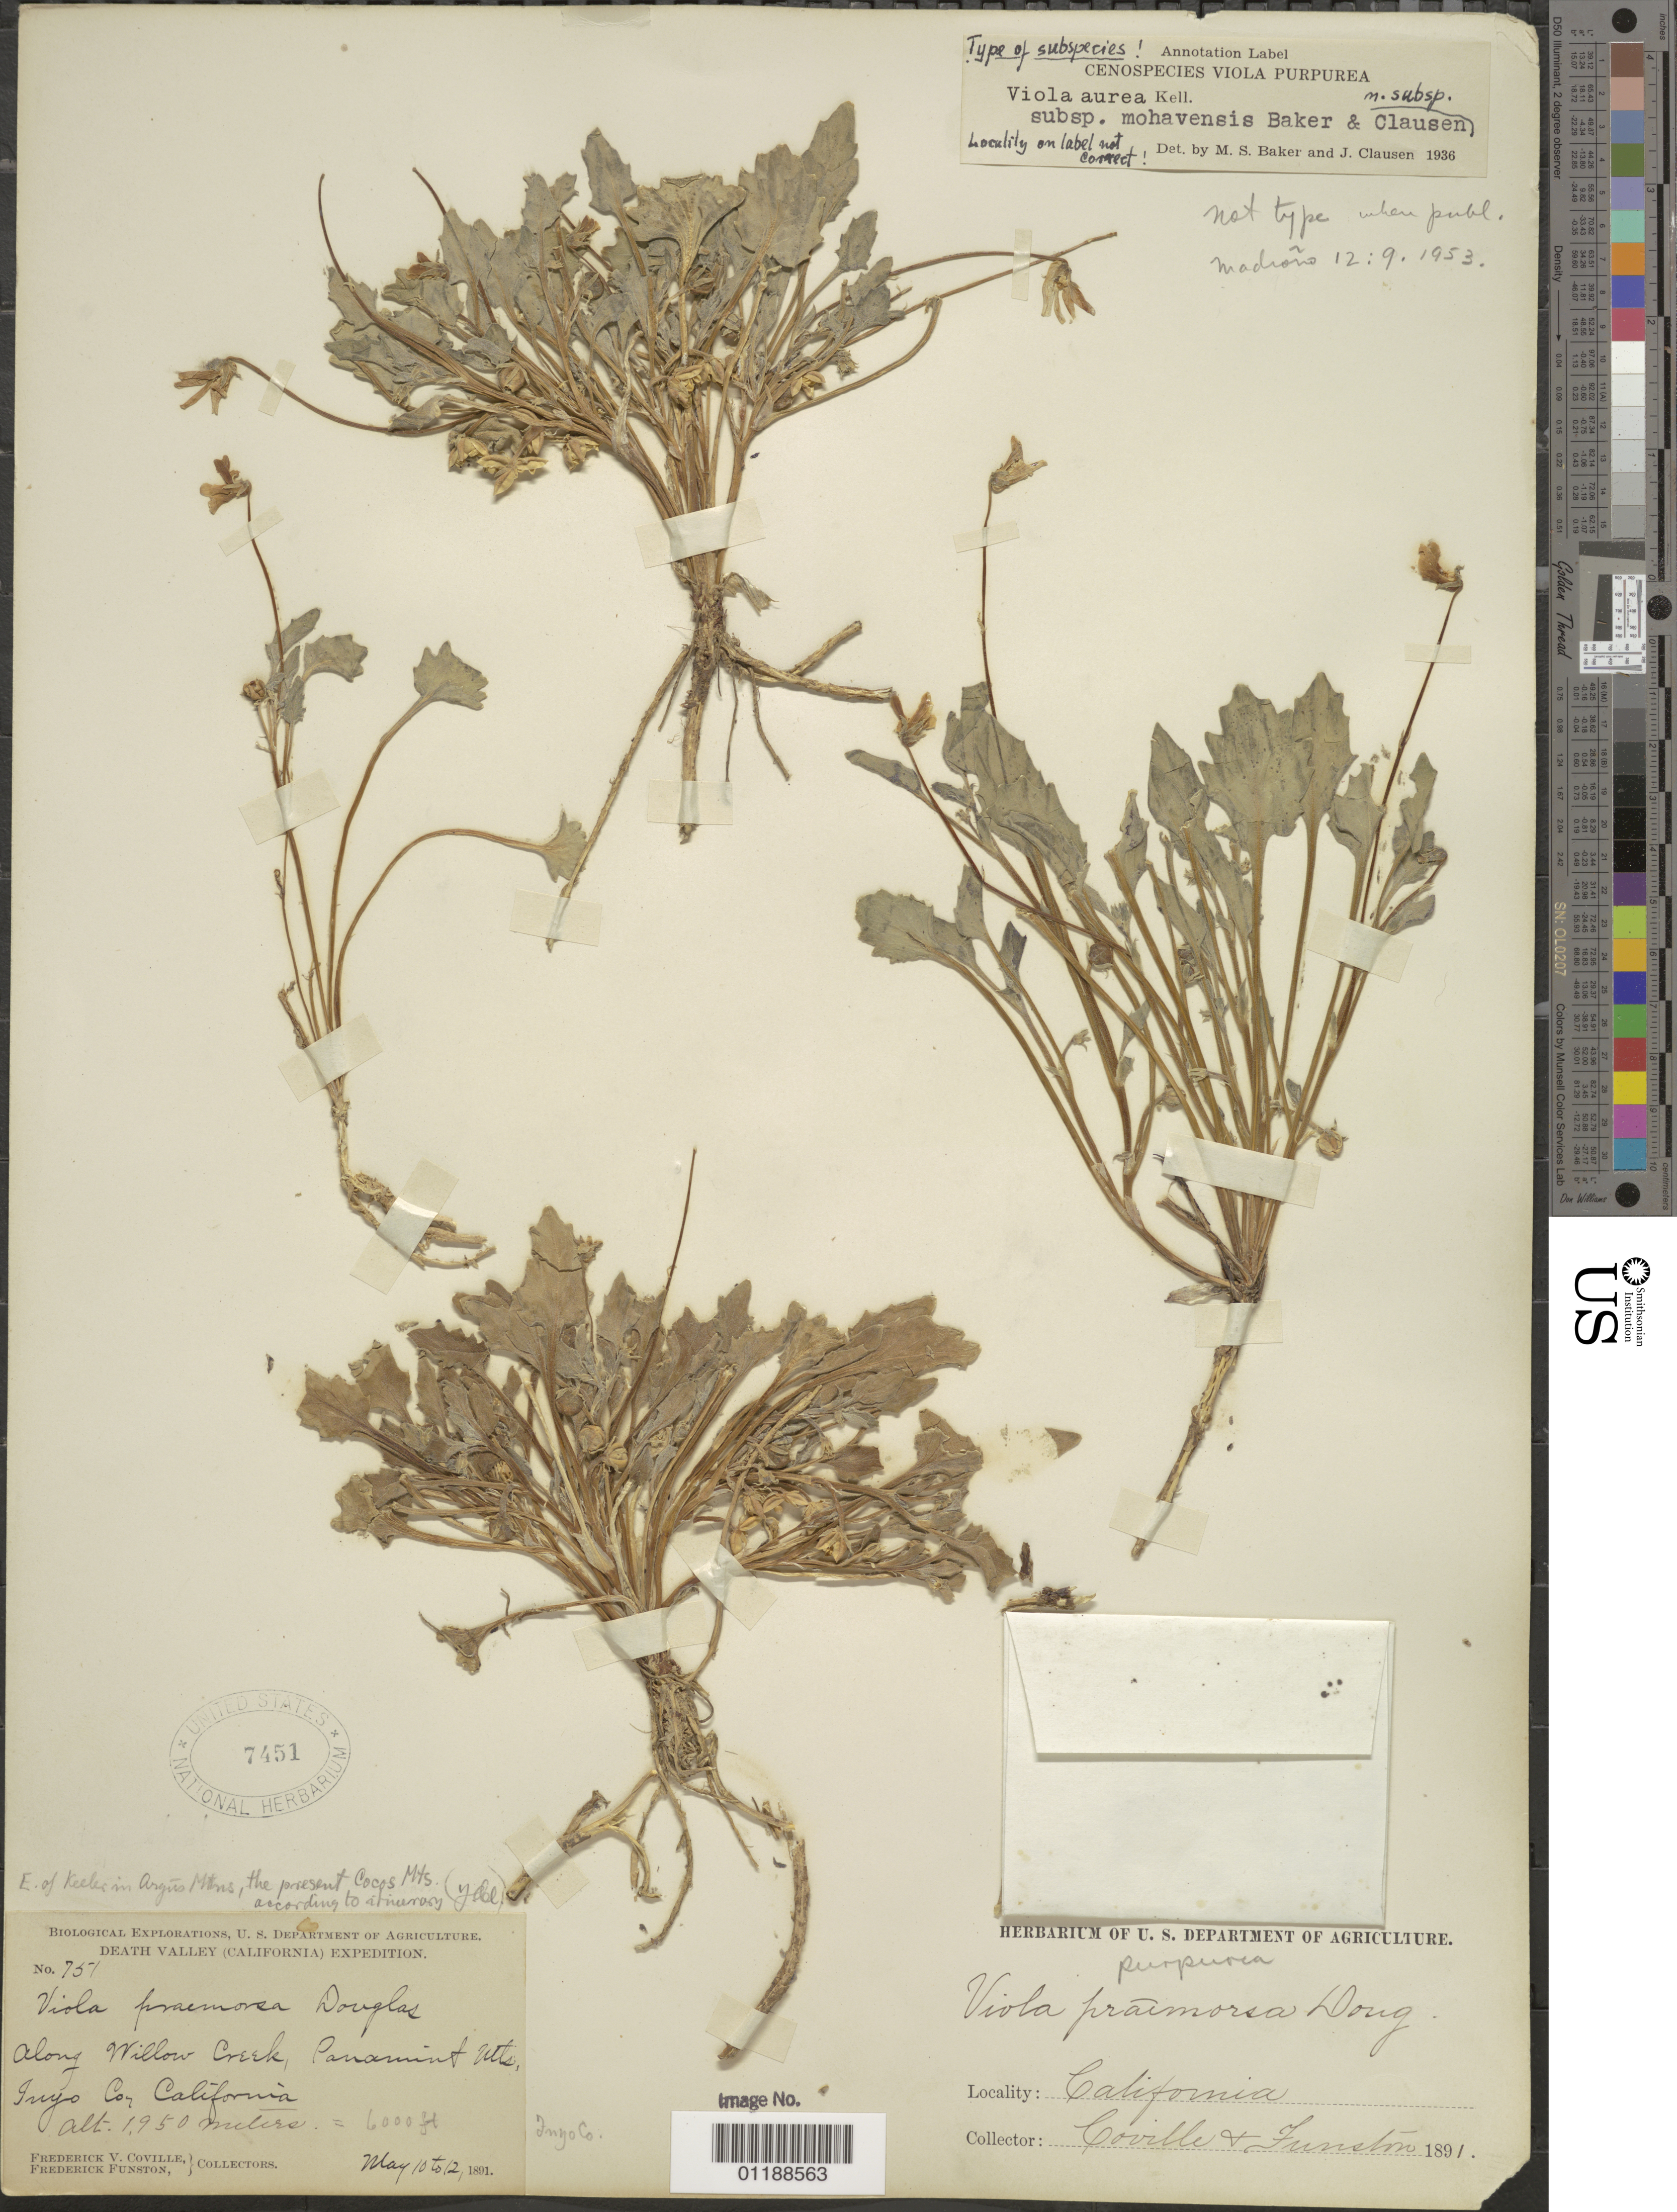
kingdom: Plantae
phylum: Tracheophyta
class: Magnoliopsida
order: Malpighiales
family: Violaceae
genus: Viola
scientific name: Viola aurea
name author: Kellogg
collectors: F. V. Coville & F. Funston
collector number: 751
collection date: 1891-05-10/1891-05-12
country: United States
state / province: California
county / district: Inyo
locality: along Willow Creek, Panamint Mts.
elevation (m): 1950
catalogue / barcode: US 7451